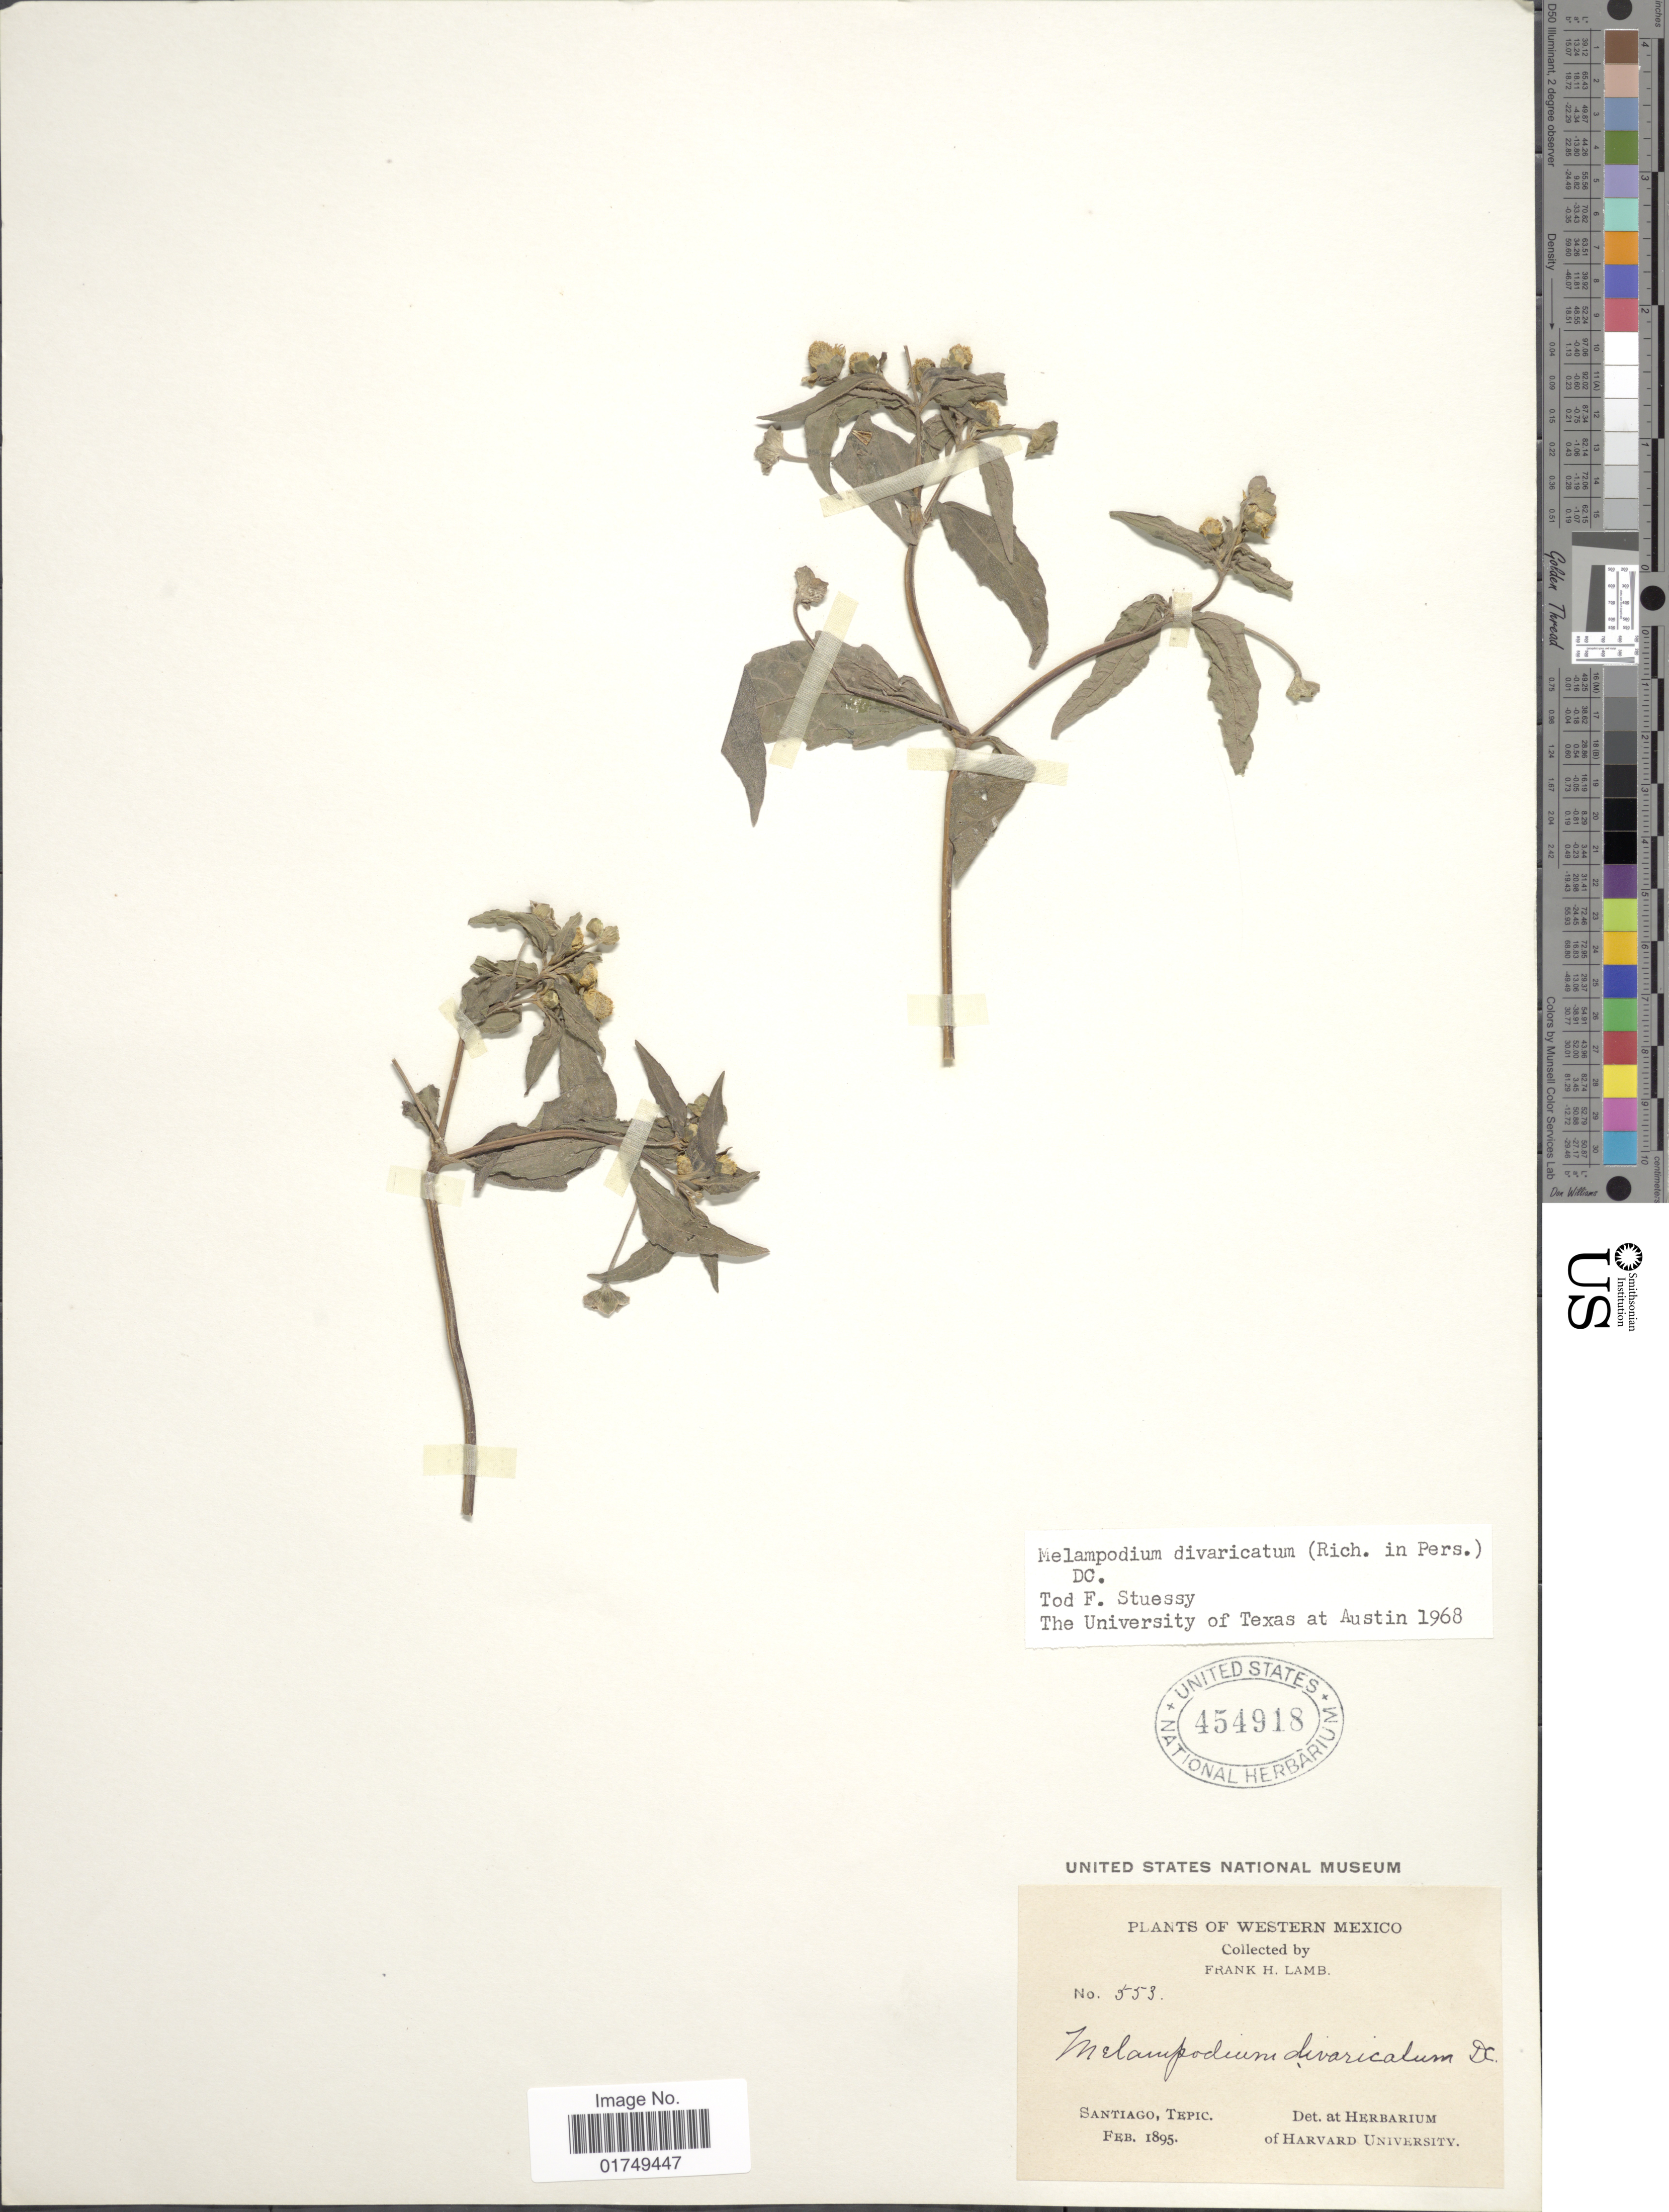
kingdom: Plantae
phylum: Tracheophyta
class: Magnoliopsida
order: Asterales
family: Asteraceae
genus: Melampodium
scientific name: Melampodium divaricatum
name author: (Rich.) DC.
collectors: F. H. Lamb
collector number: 553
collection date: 1895-02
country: Mexico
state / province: Nayarit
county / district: Santiago Ixcuintla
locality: Santiago [Santiago Ixcuintla], Tepic [now Nayarit].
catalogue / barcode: US 454918